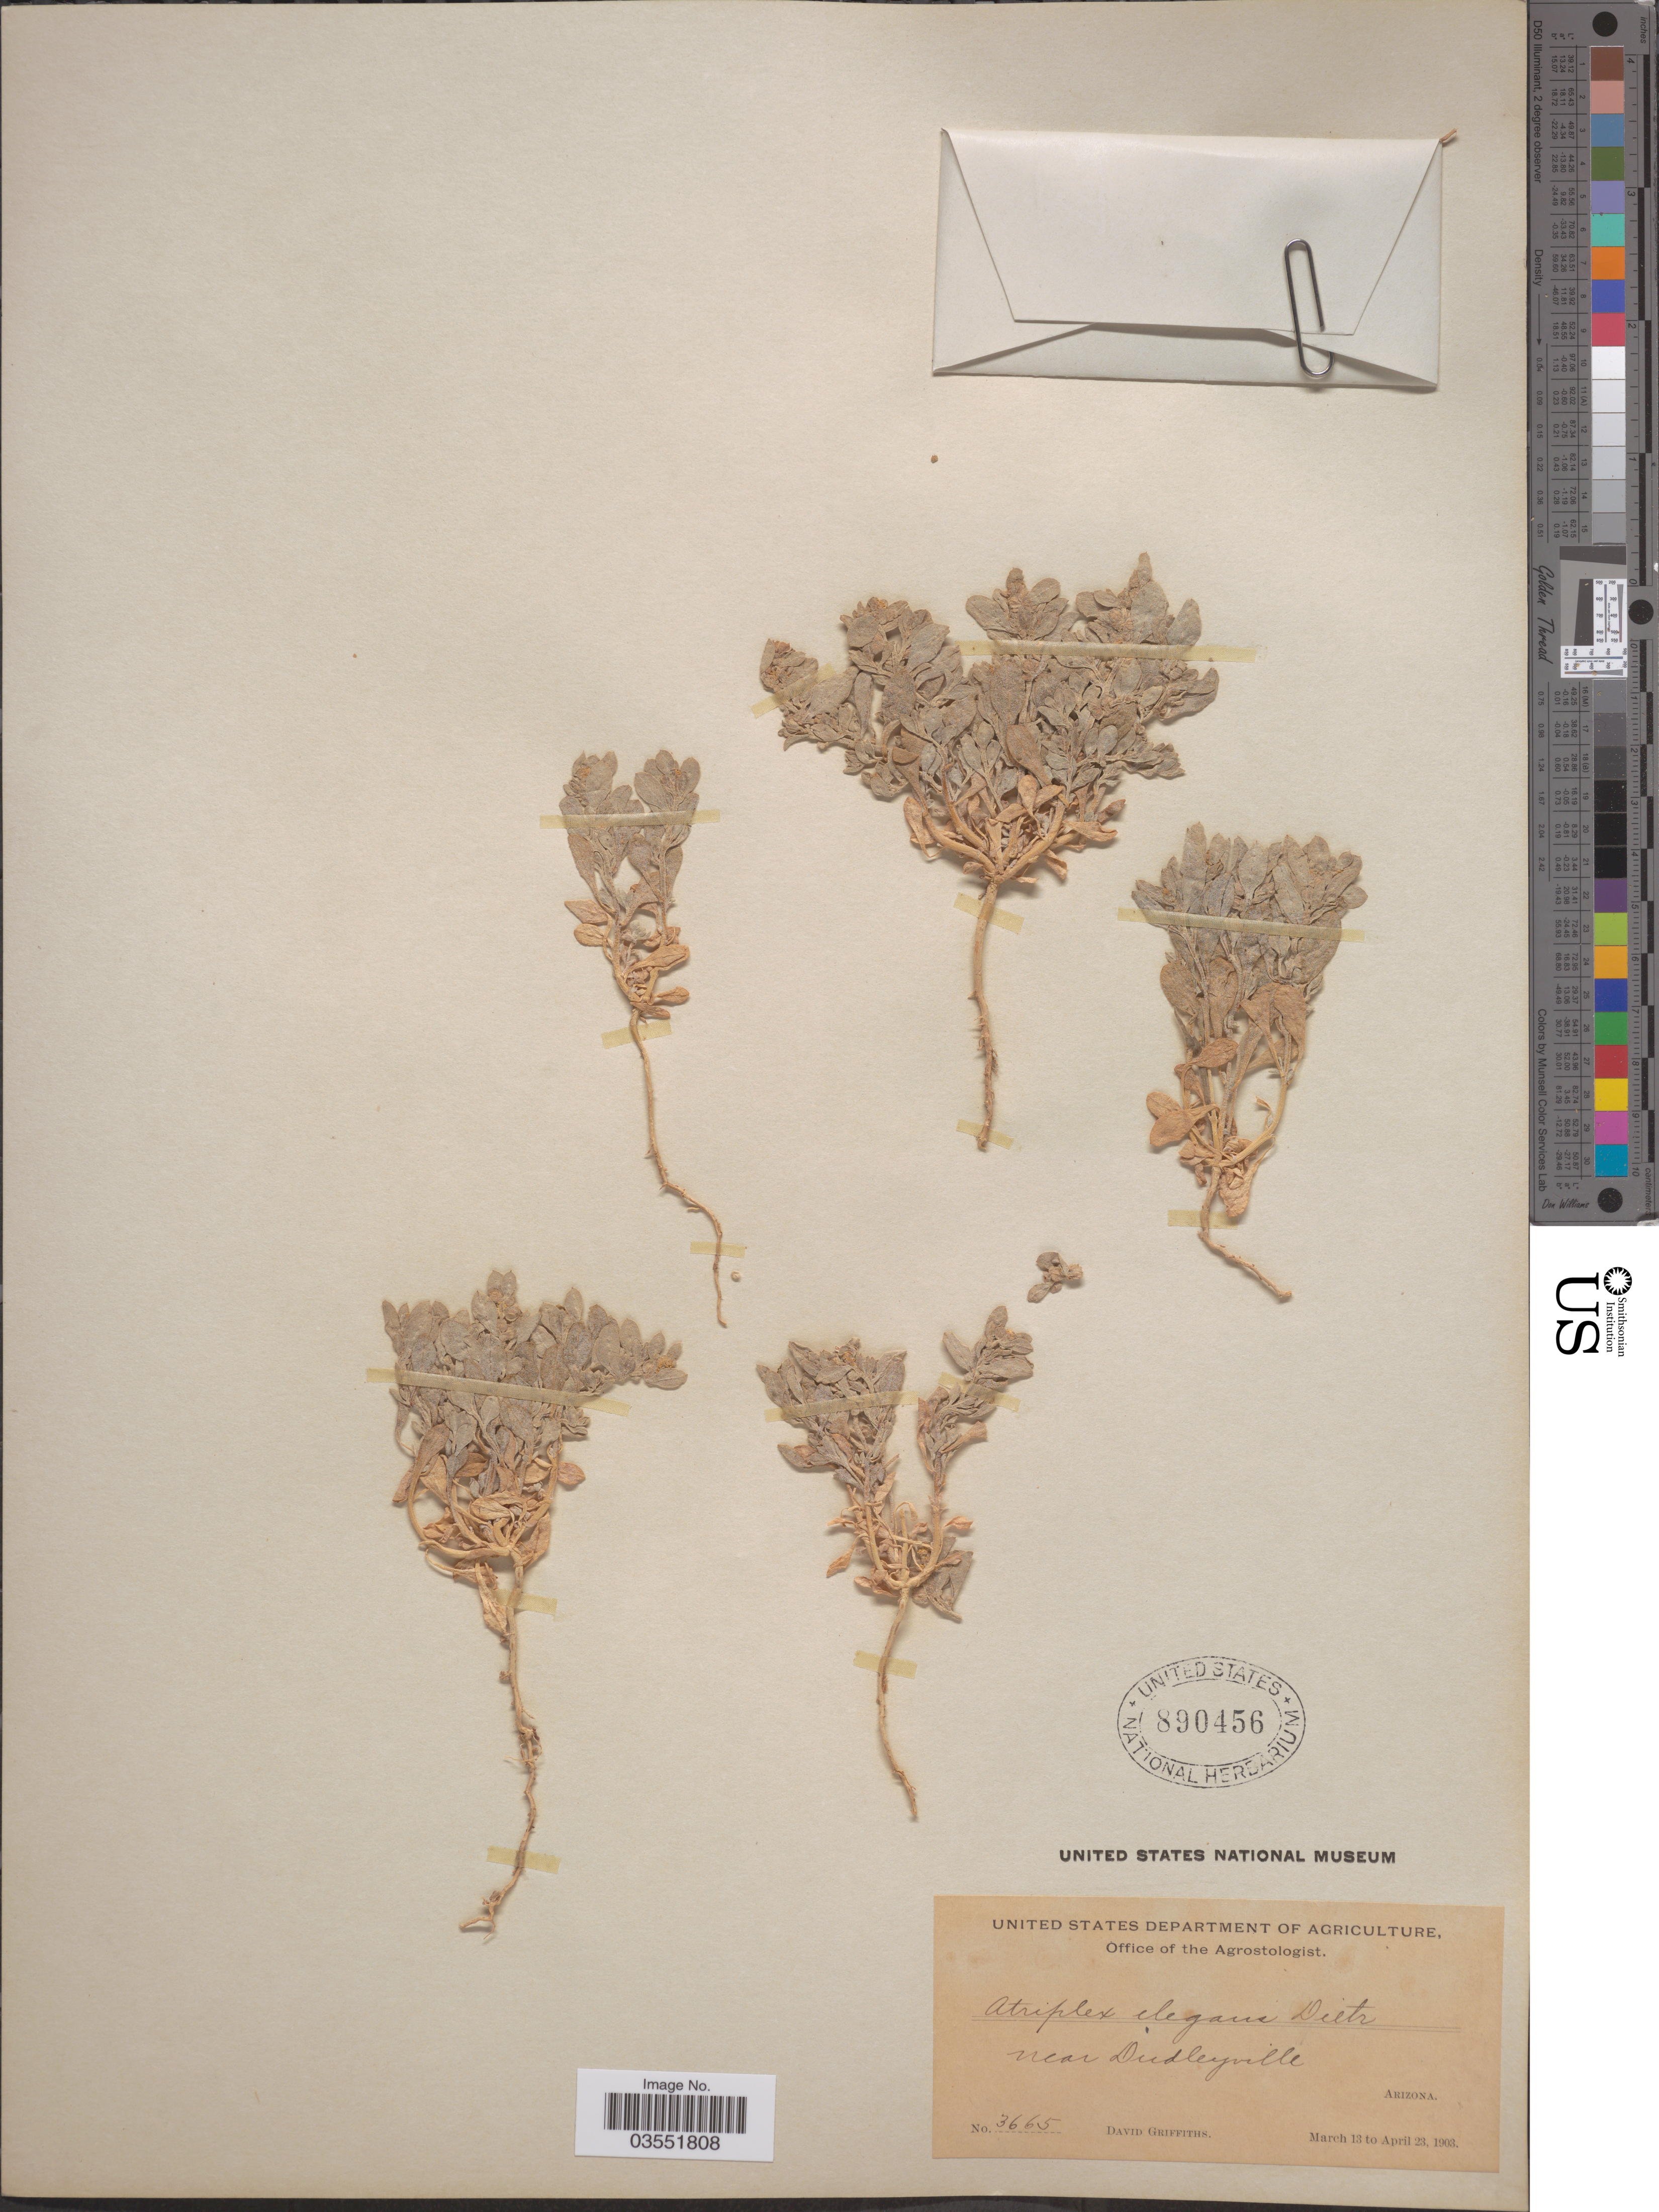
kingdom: Plantae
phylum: Tracheophyta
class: Magnoliopsida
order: Caryophyllales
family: Amaranthaceae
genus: Atriplex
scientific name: Atriplex fasciculata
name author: S. Watson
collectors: D. Griffiths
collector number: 3665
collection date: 1903-03-13/1903-04-23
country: United States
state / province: Arizona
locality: Near Dudleyville.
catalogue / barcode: US 890456